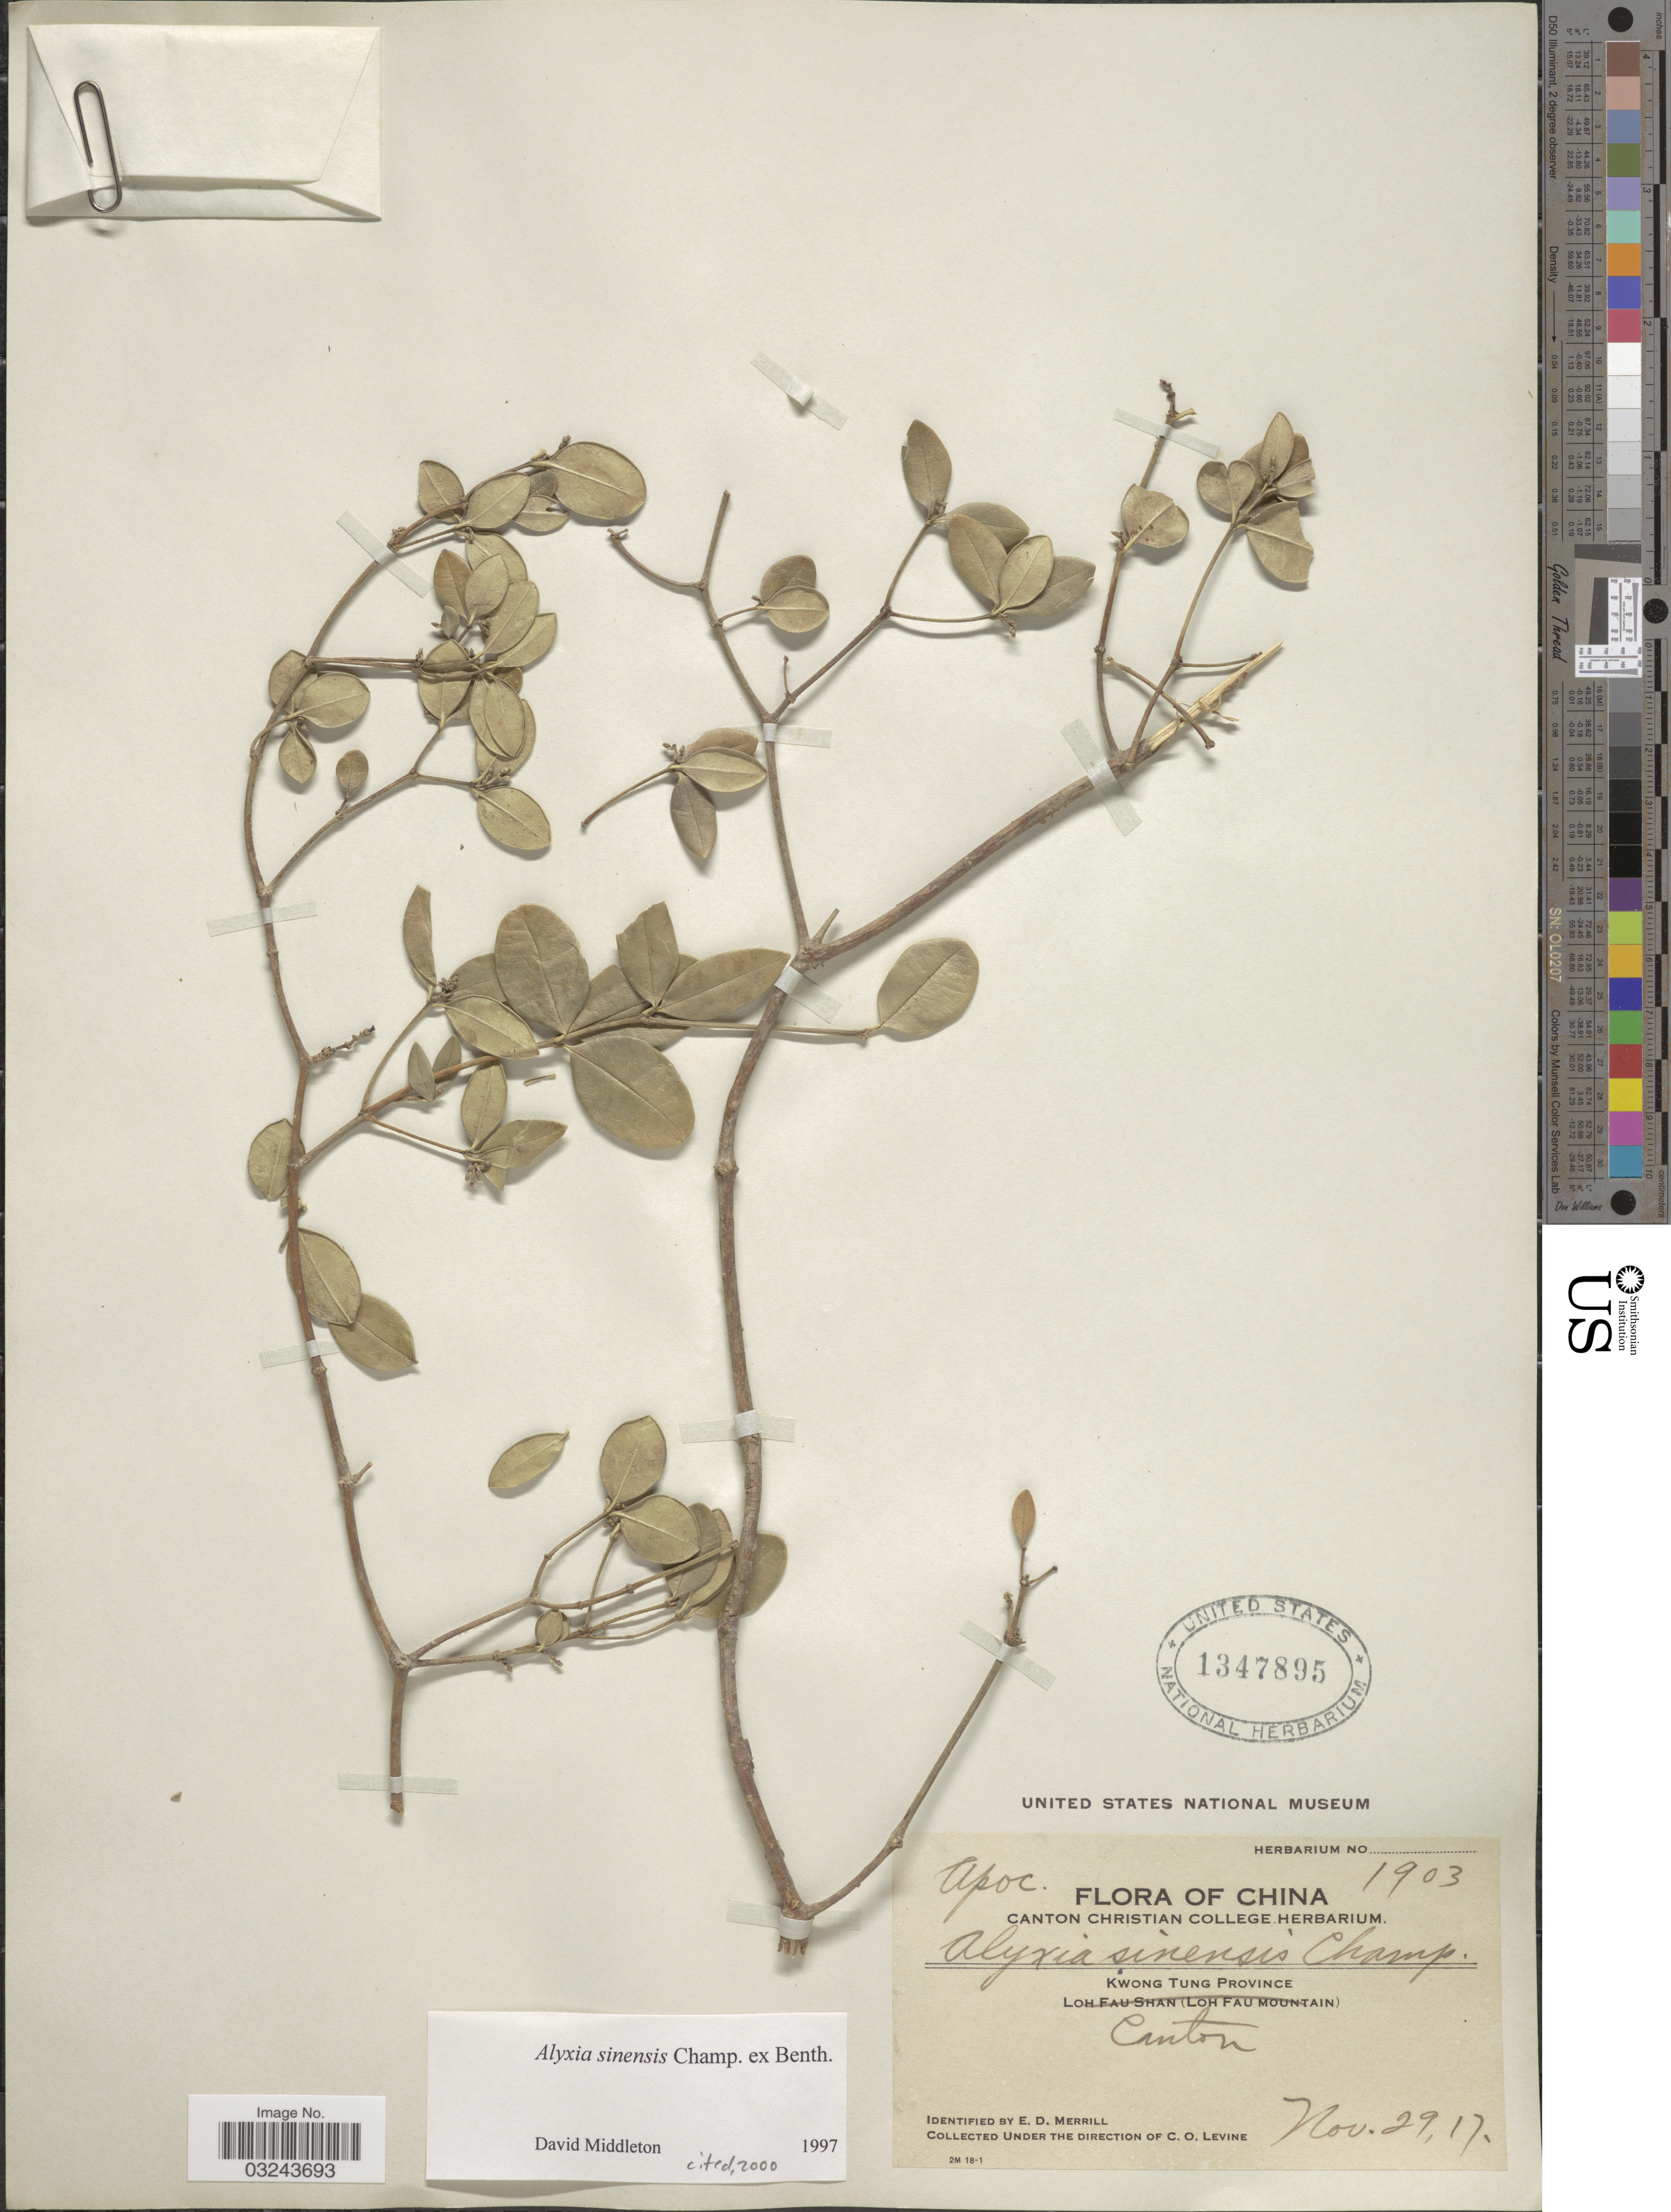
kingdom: Plantae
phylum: Tracheophyta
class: Magnoliopsida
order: Gentianales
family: Apocynaceae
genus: Alyxia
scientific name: Alyxia sinensis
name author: Champ. ex Benth.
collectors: C. O. Levine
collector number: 1903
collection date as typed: Transcribed d/m/y: 29/11/17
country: China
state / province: Guangdong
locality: Kwong Tung Province. Canton.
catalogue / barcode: US 1347895